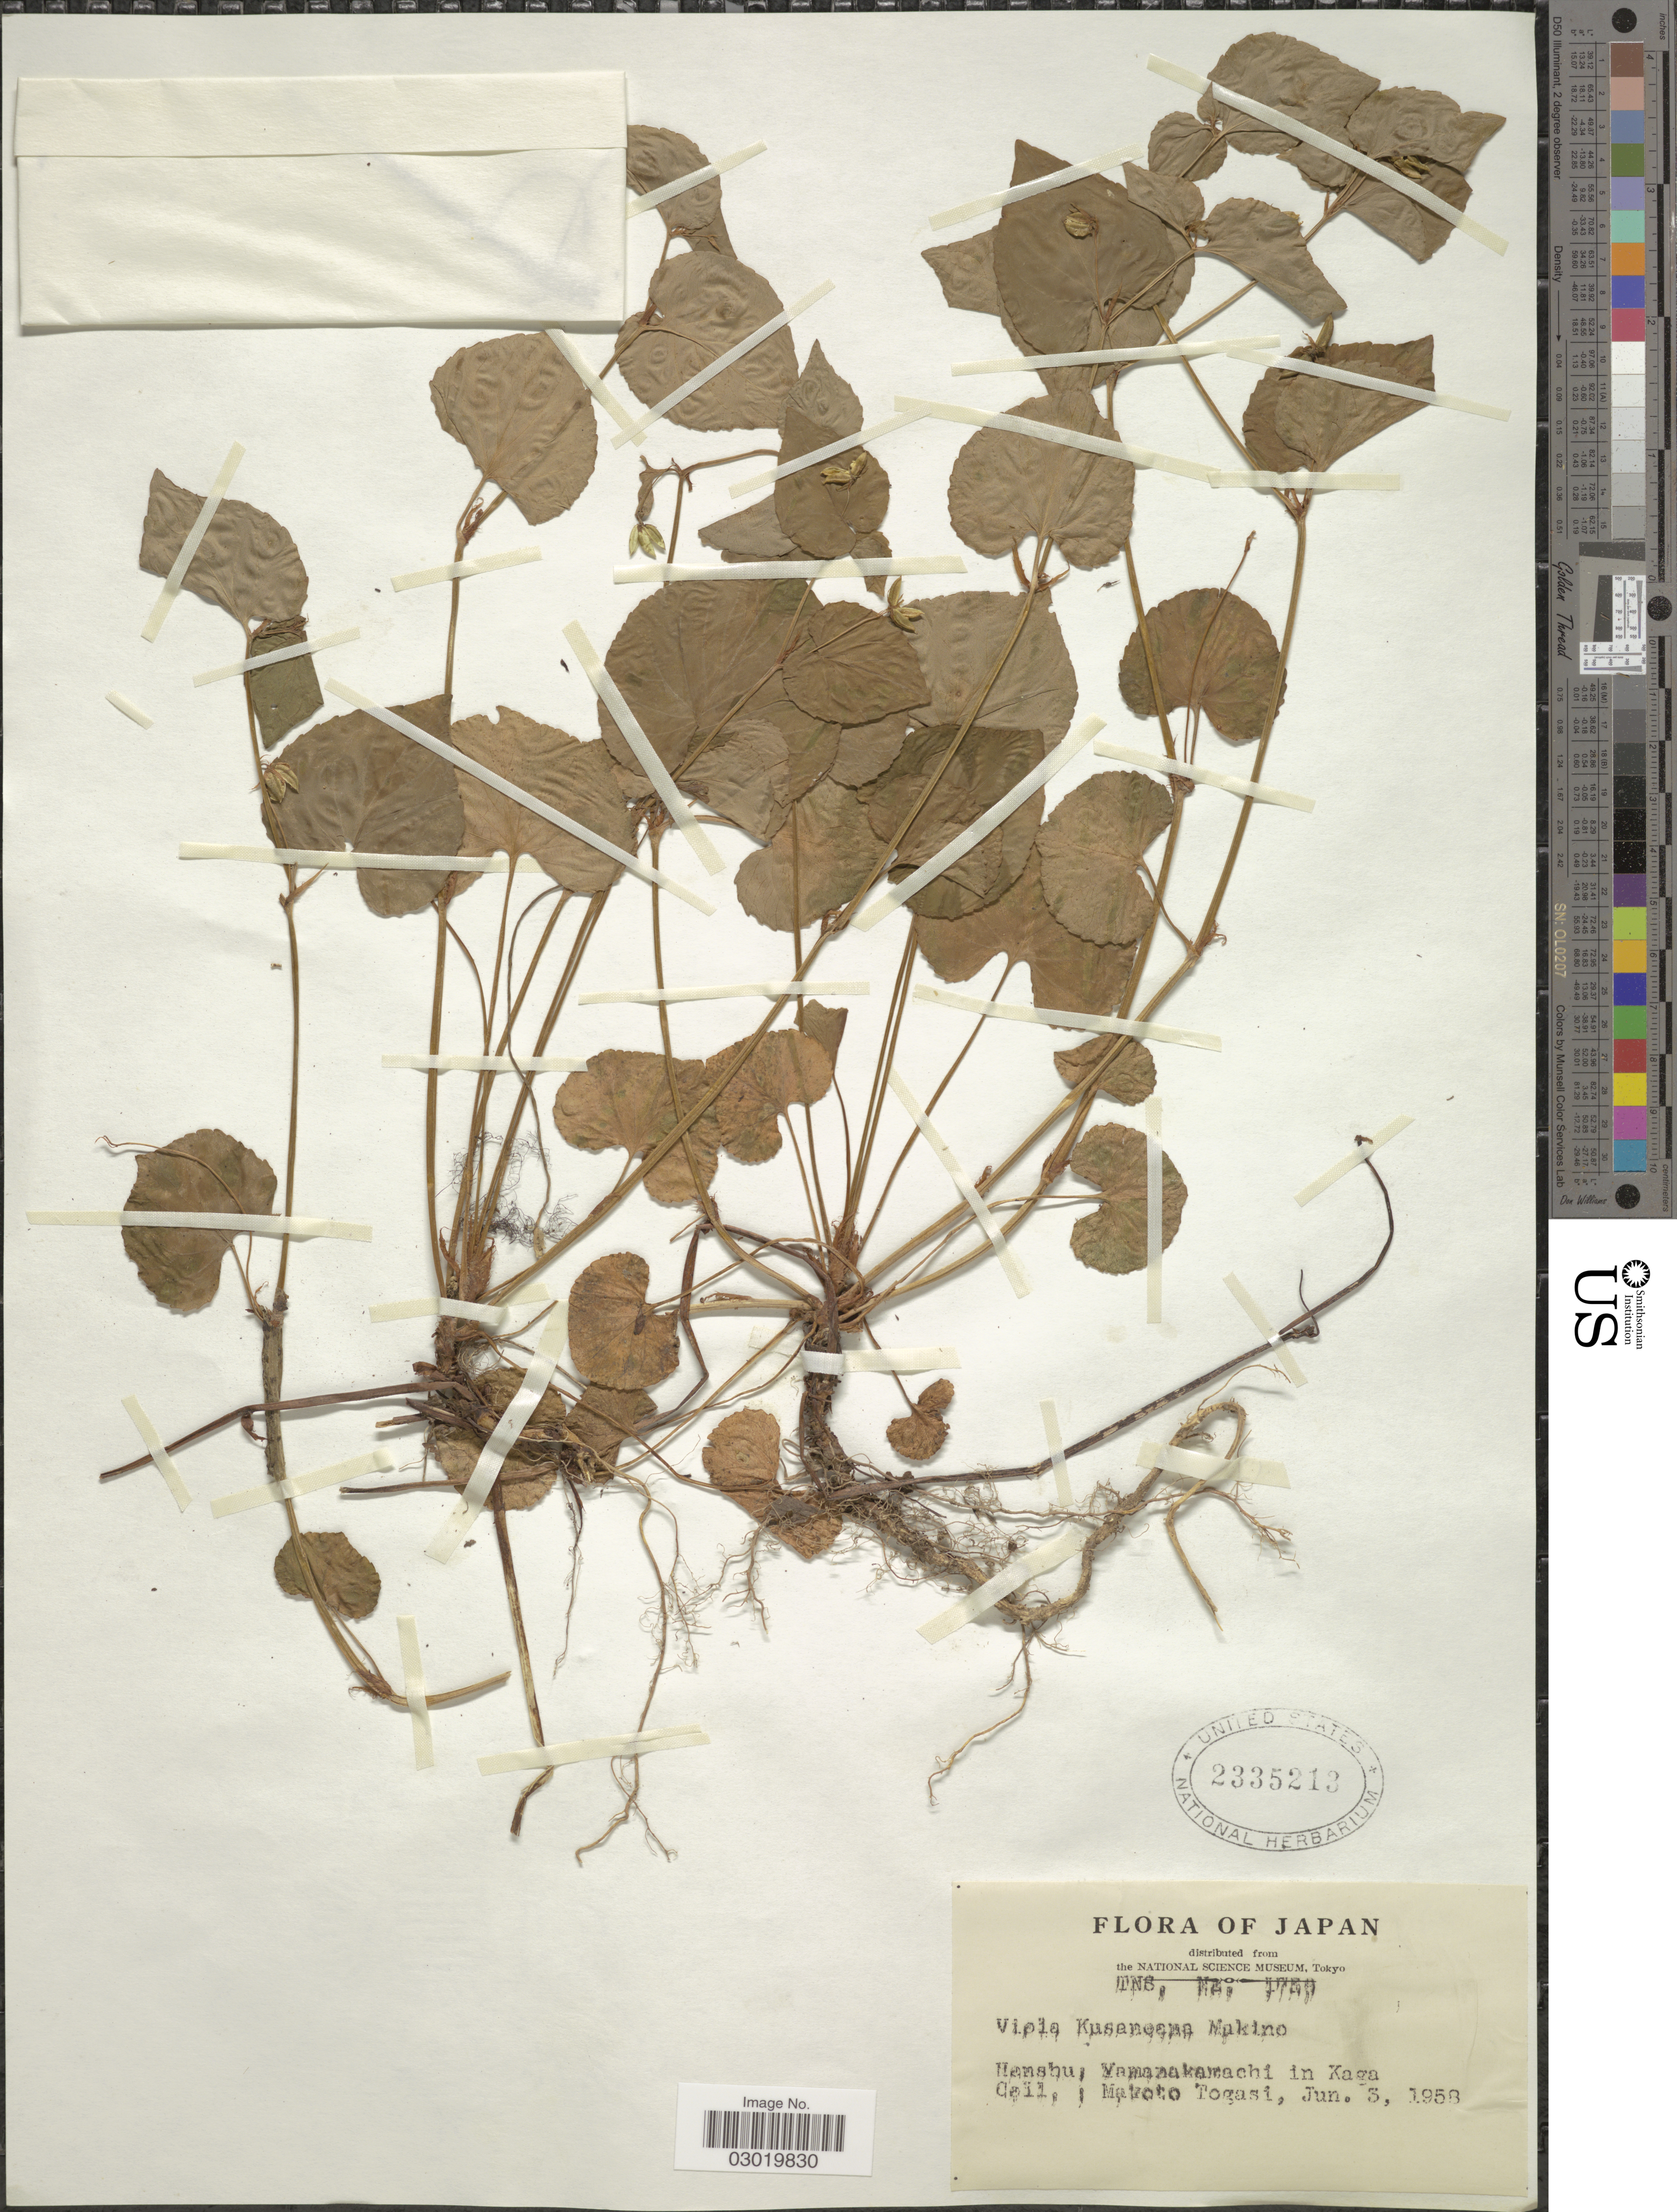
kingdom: Plantae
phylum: Tracheophyta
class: Magnoliopsida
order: Malpighiales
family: Violaceae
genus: Viola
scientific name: Viola kusanoana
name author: Makino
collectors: M. Togasi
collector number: TNS1759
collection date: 1958-06-05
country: Japan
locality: Honshu: Yamazakamachi in Kaga.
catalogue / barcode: US 2335213